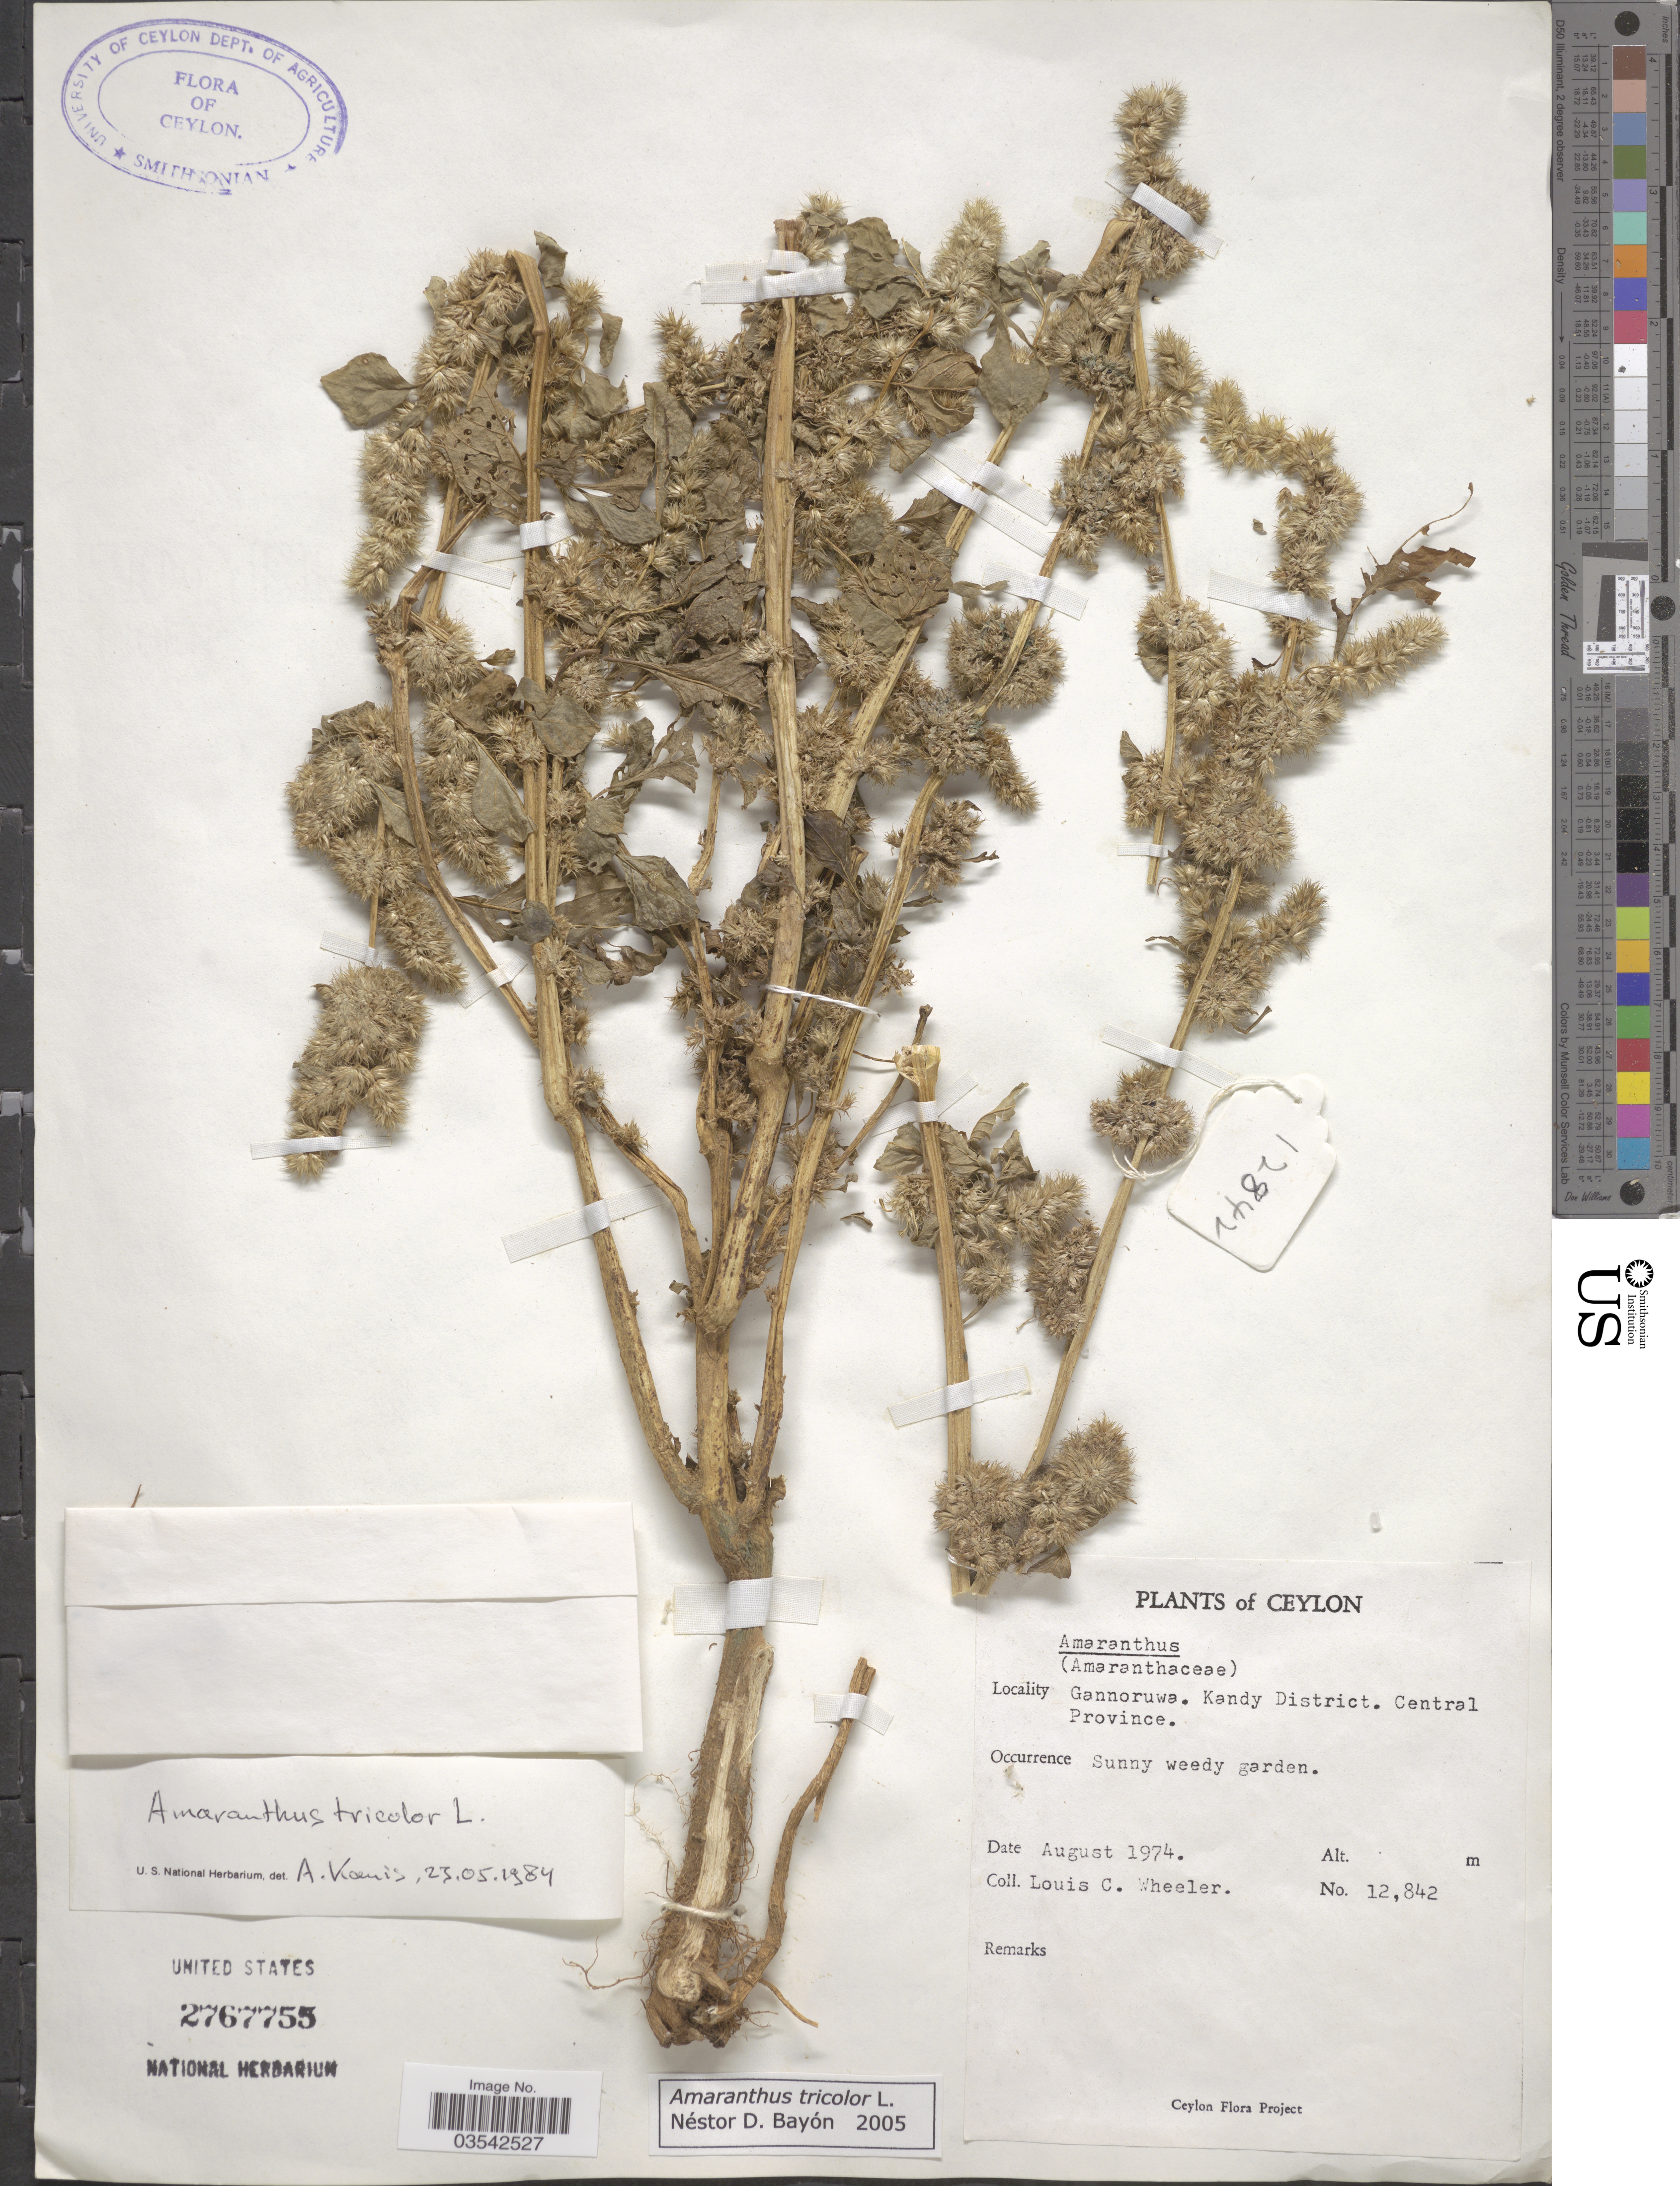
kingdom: Plantae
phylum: Tracheophyta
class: Magnoliopsida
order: Caryophyllales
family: Amaranthaceae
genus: Amaranthus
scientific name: Amaranthus tricolor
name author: L.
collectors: L. C. Wheeler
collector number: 12842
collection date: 1974-08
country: Sri Lanka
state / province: Central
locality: Ceylon. Gannoruwa. Kandy District.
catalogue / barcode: US 2767755